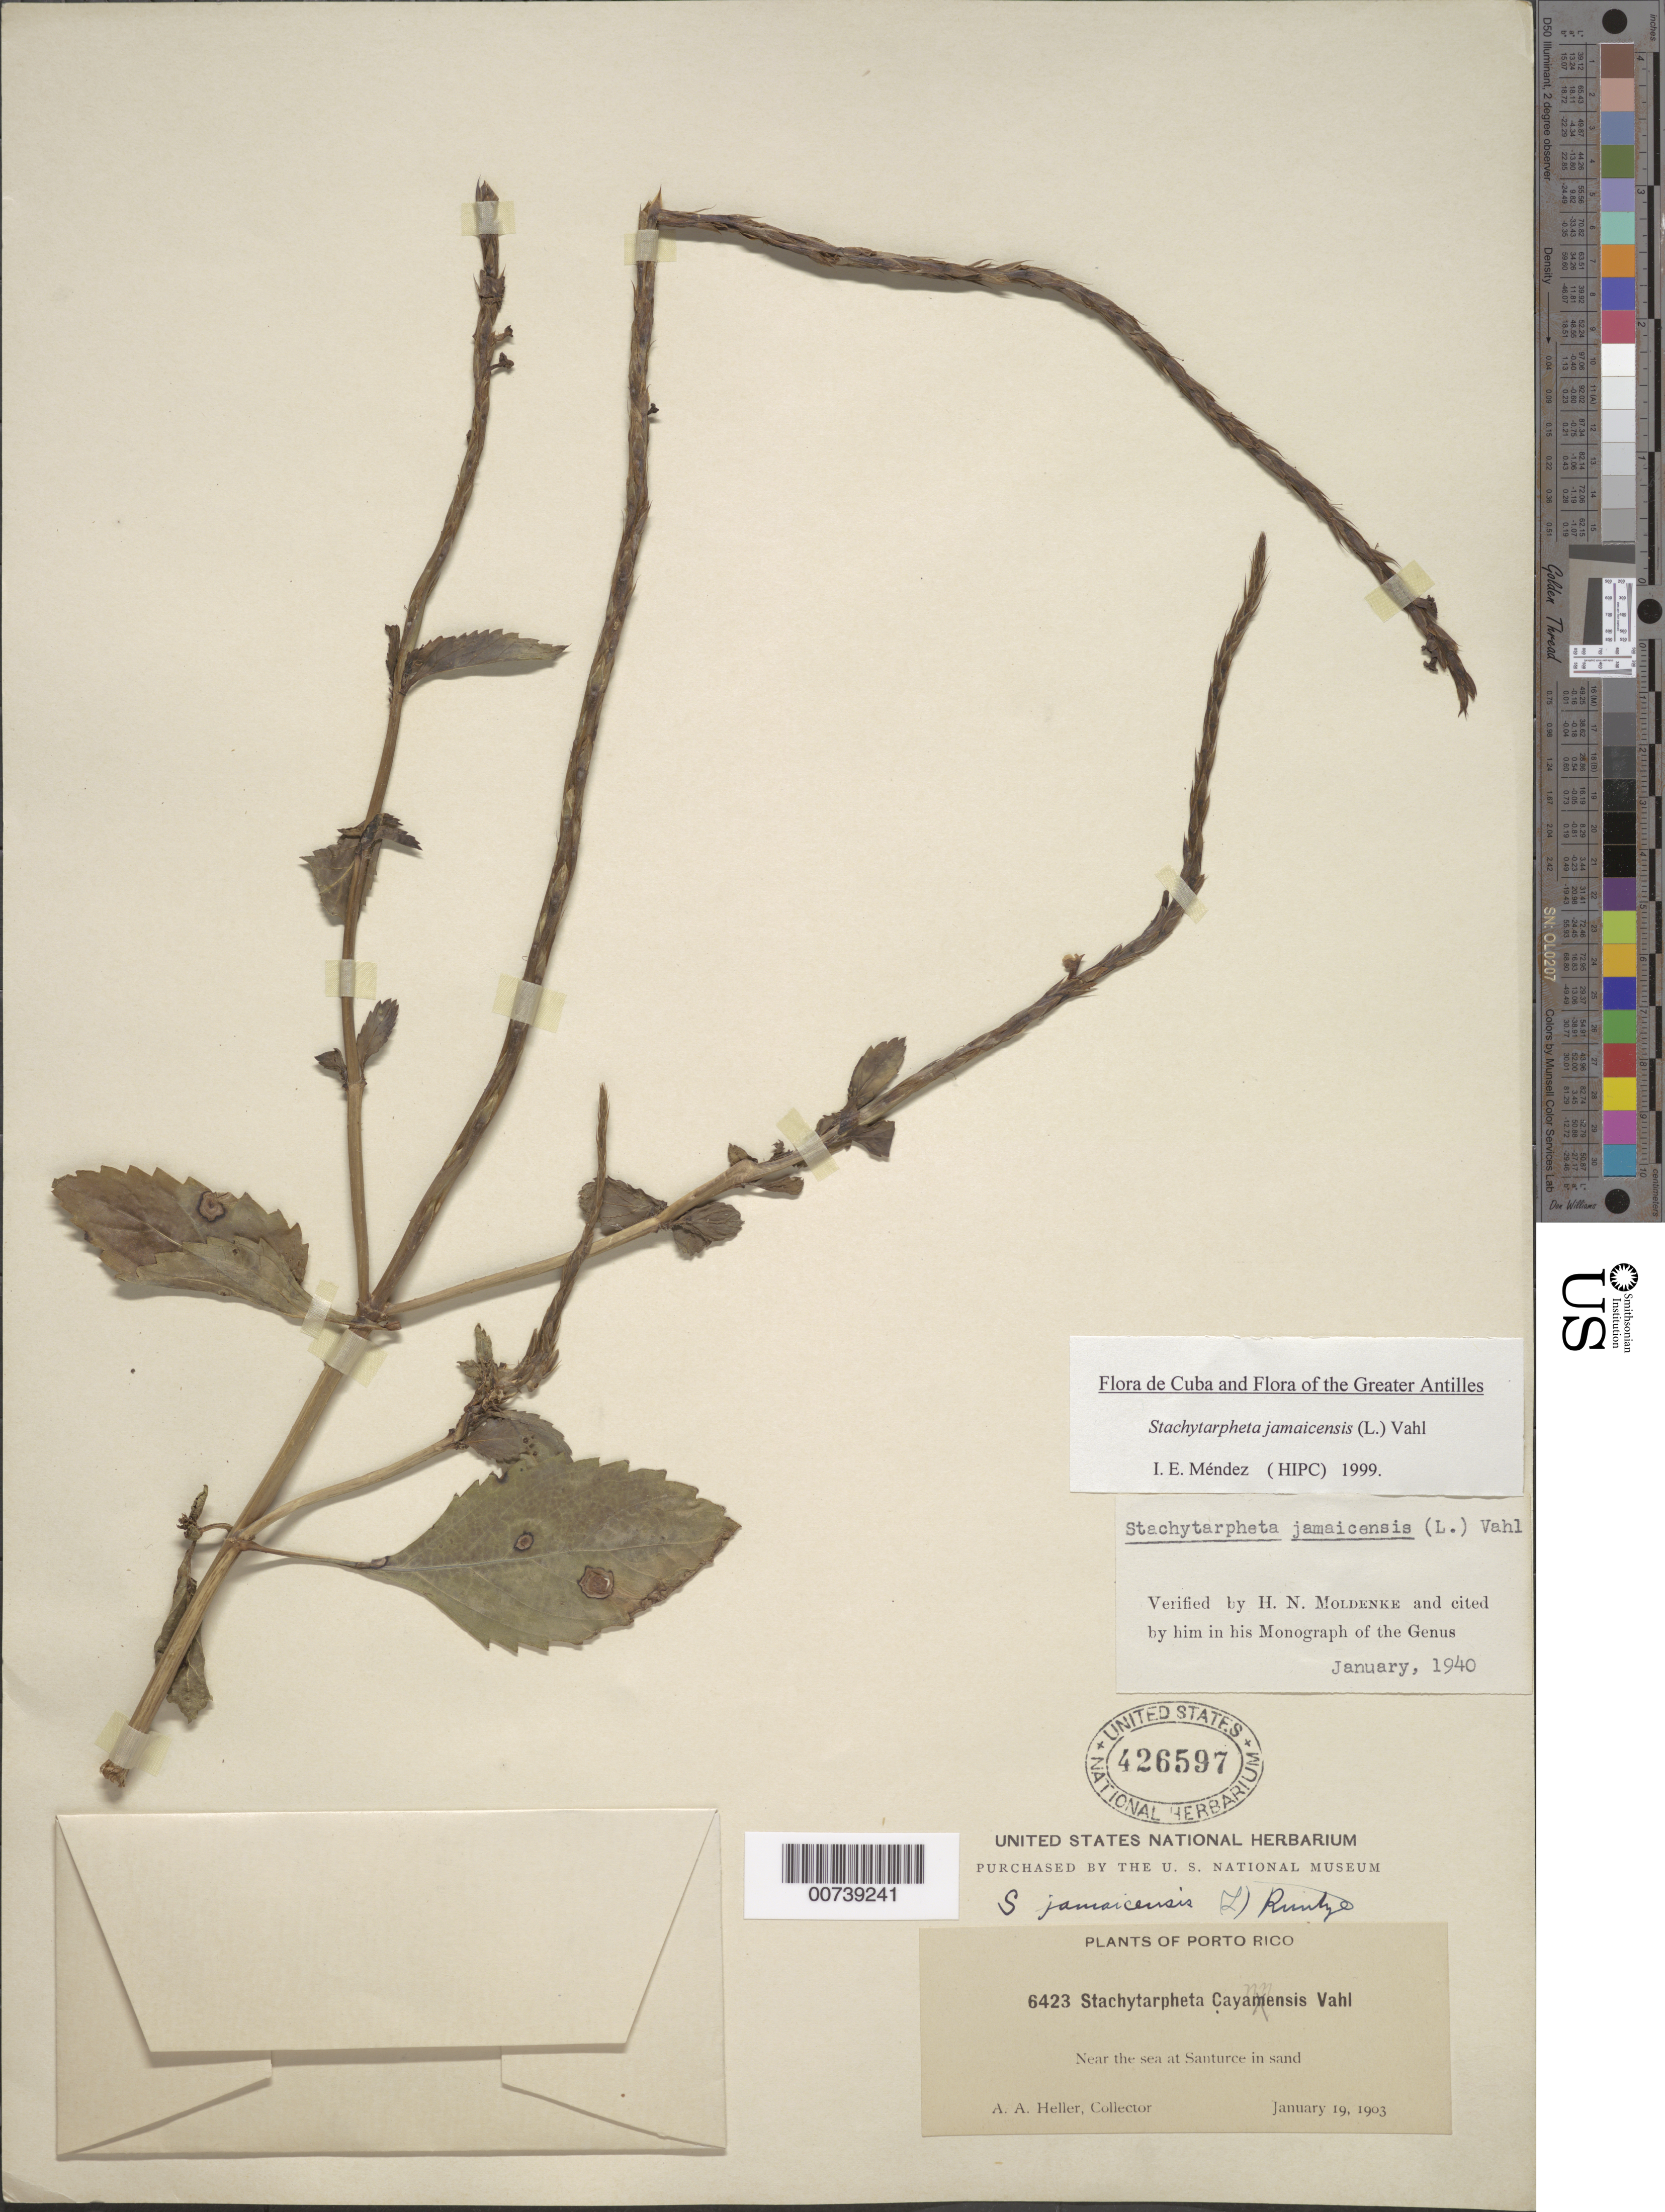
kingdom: Plantae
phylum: Tracheophyta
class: Magnoliopsida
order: Lamiales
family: Verbenaceae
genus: Stachytarpheta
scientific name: Stachytarpheta jamaicensis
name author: (L.) Vahl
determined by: Méndez, Isidro E., (HIPC)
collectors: A. A. Heller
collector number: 6423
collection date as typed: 19 Jan 1903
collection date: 1903-01-19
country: Puerto Rico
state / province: San Juan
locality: Near the sea at Santurce in sand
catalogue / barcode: US 426597